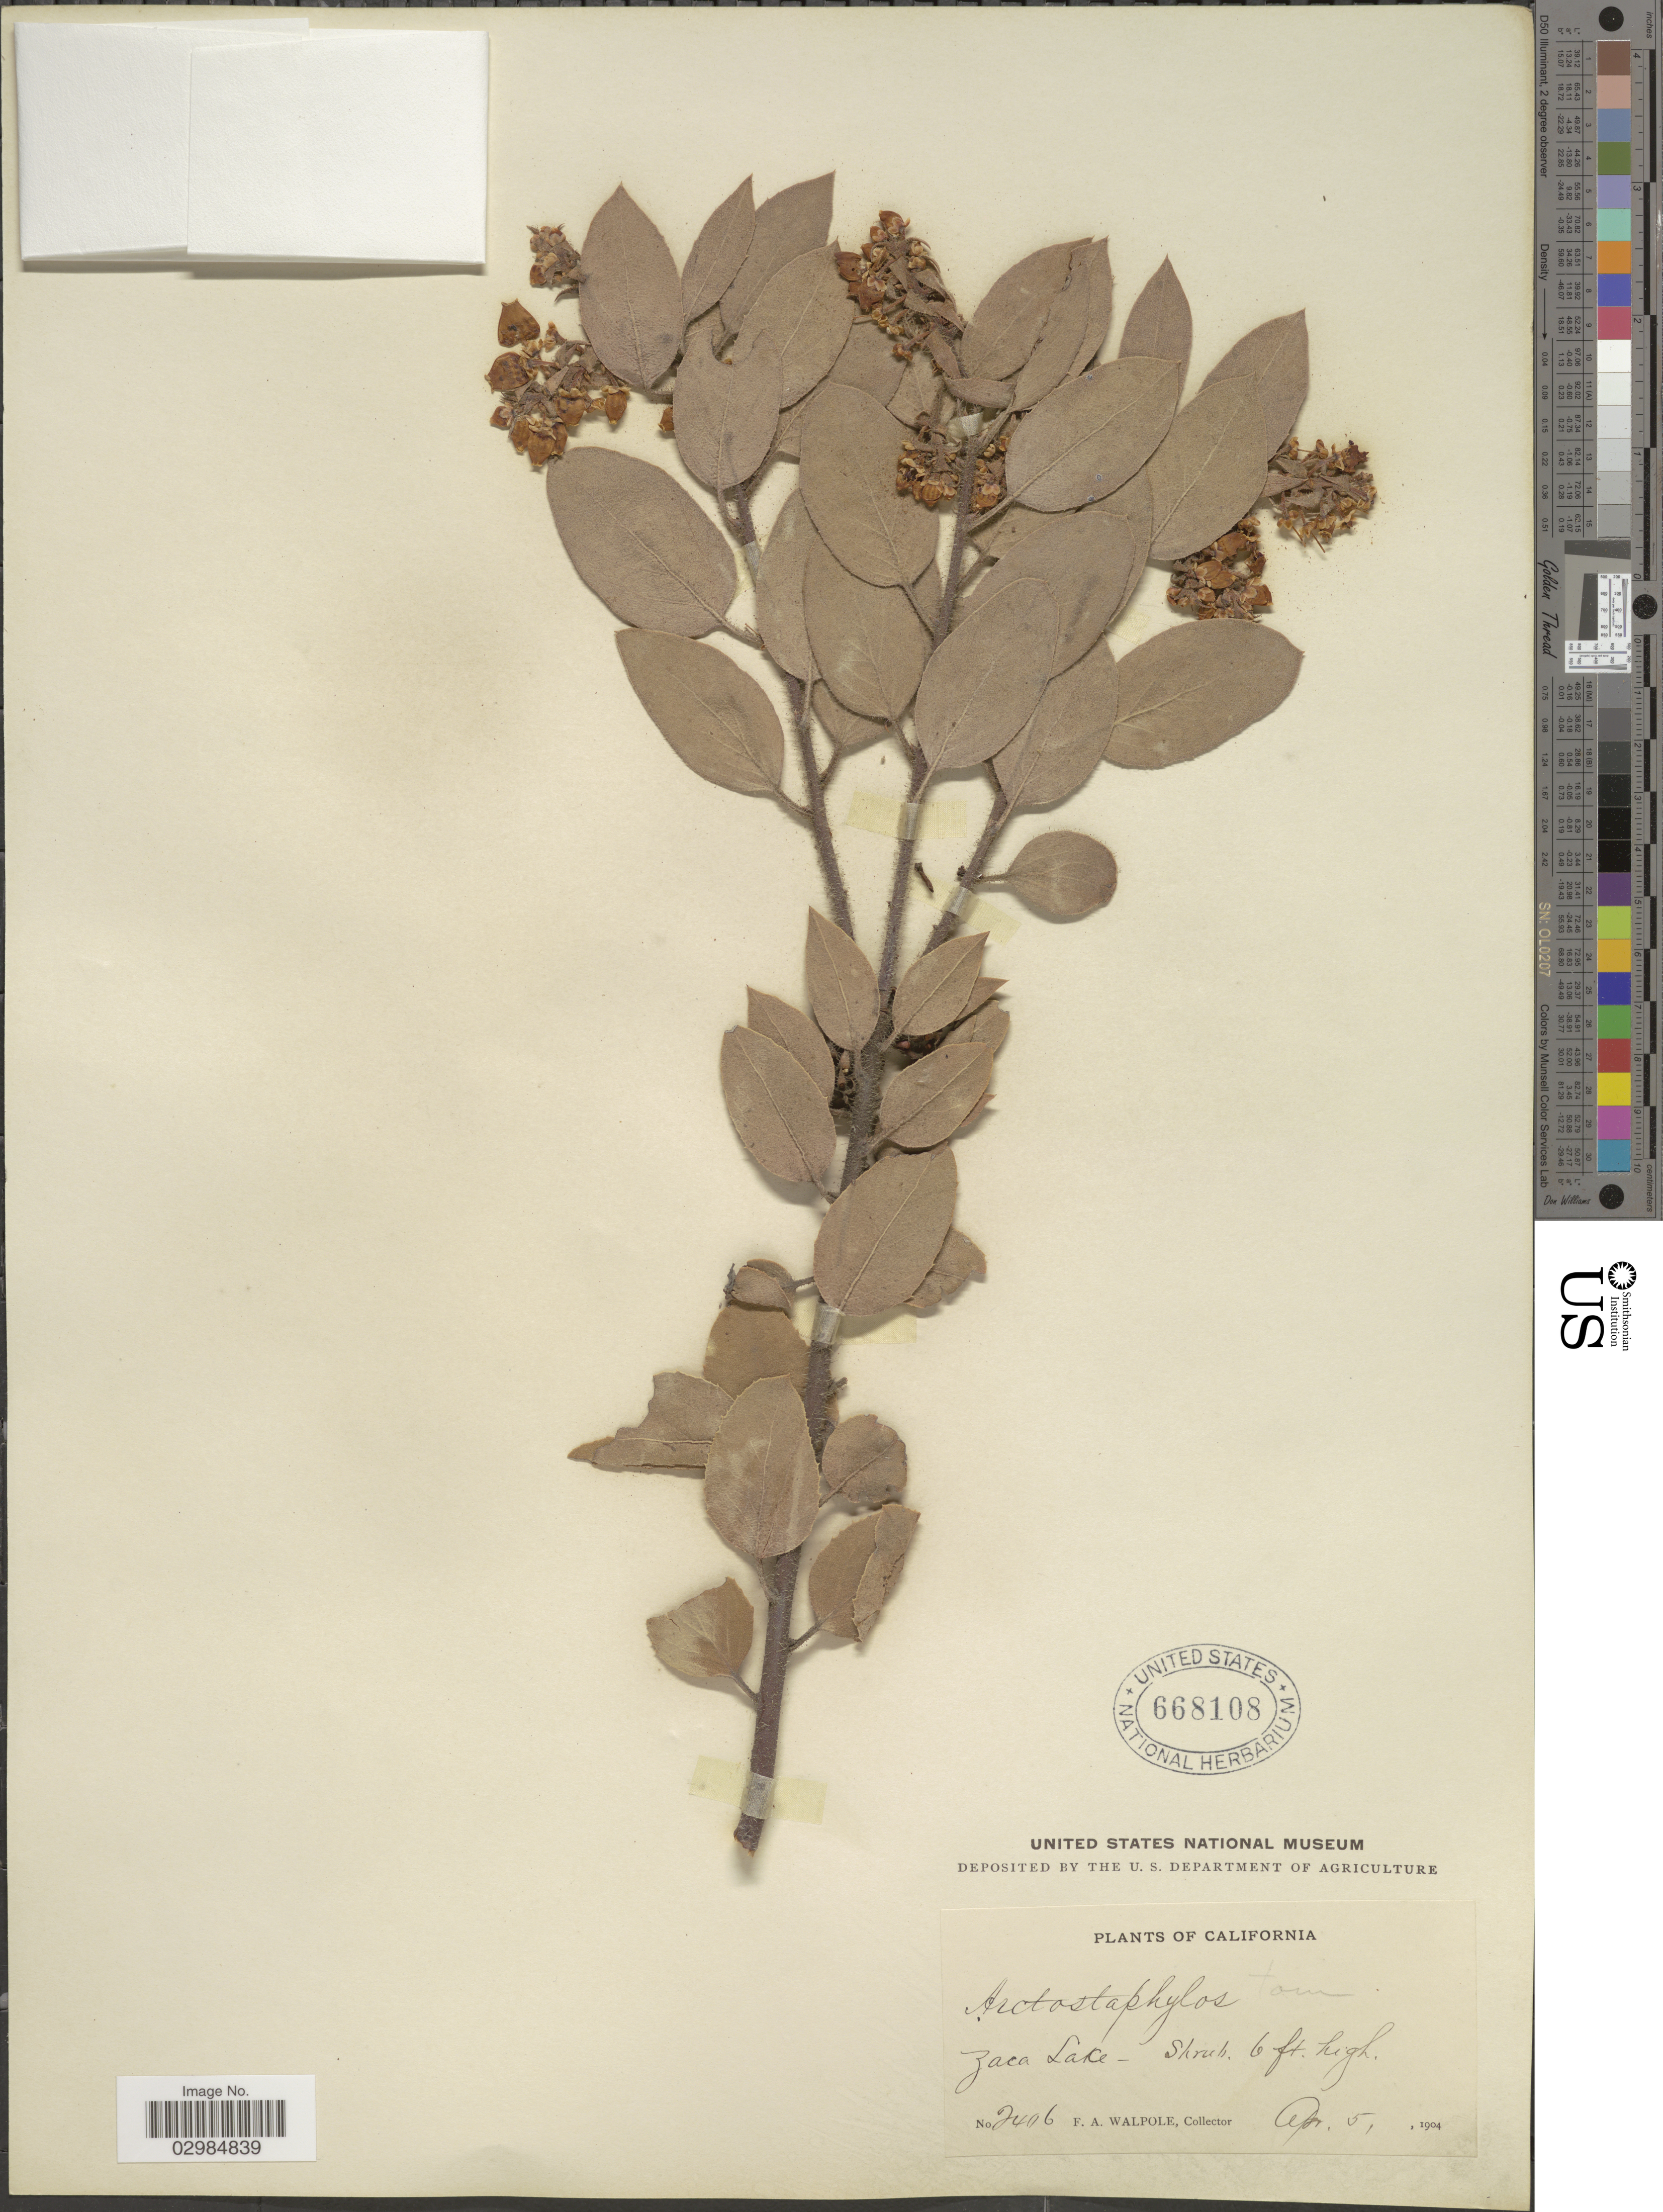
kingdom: Plantae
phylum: Tracheophyta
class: Magnoliopsida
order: Ericales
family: Ericaceae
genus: Arctostaphylos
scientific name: Arctostaphylos tomentosa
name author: (Pursh) Lindl.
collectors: F. Walpole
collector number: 2406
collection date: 1904-04-05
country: United States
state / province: California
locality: Zaca Lake.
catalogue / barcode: US 668108